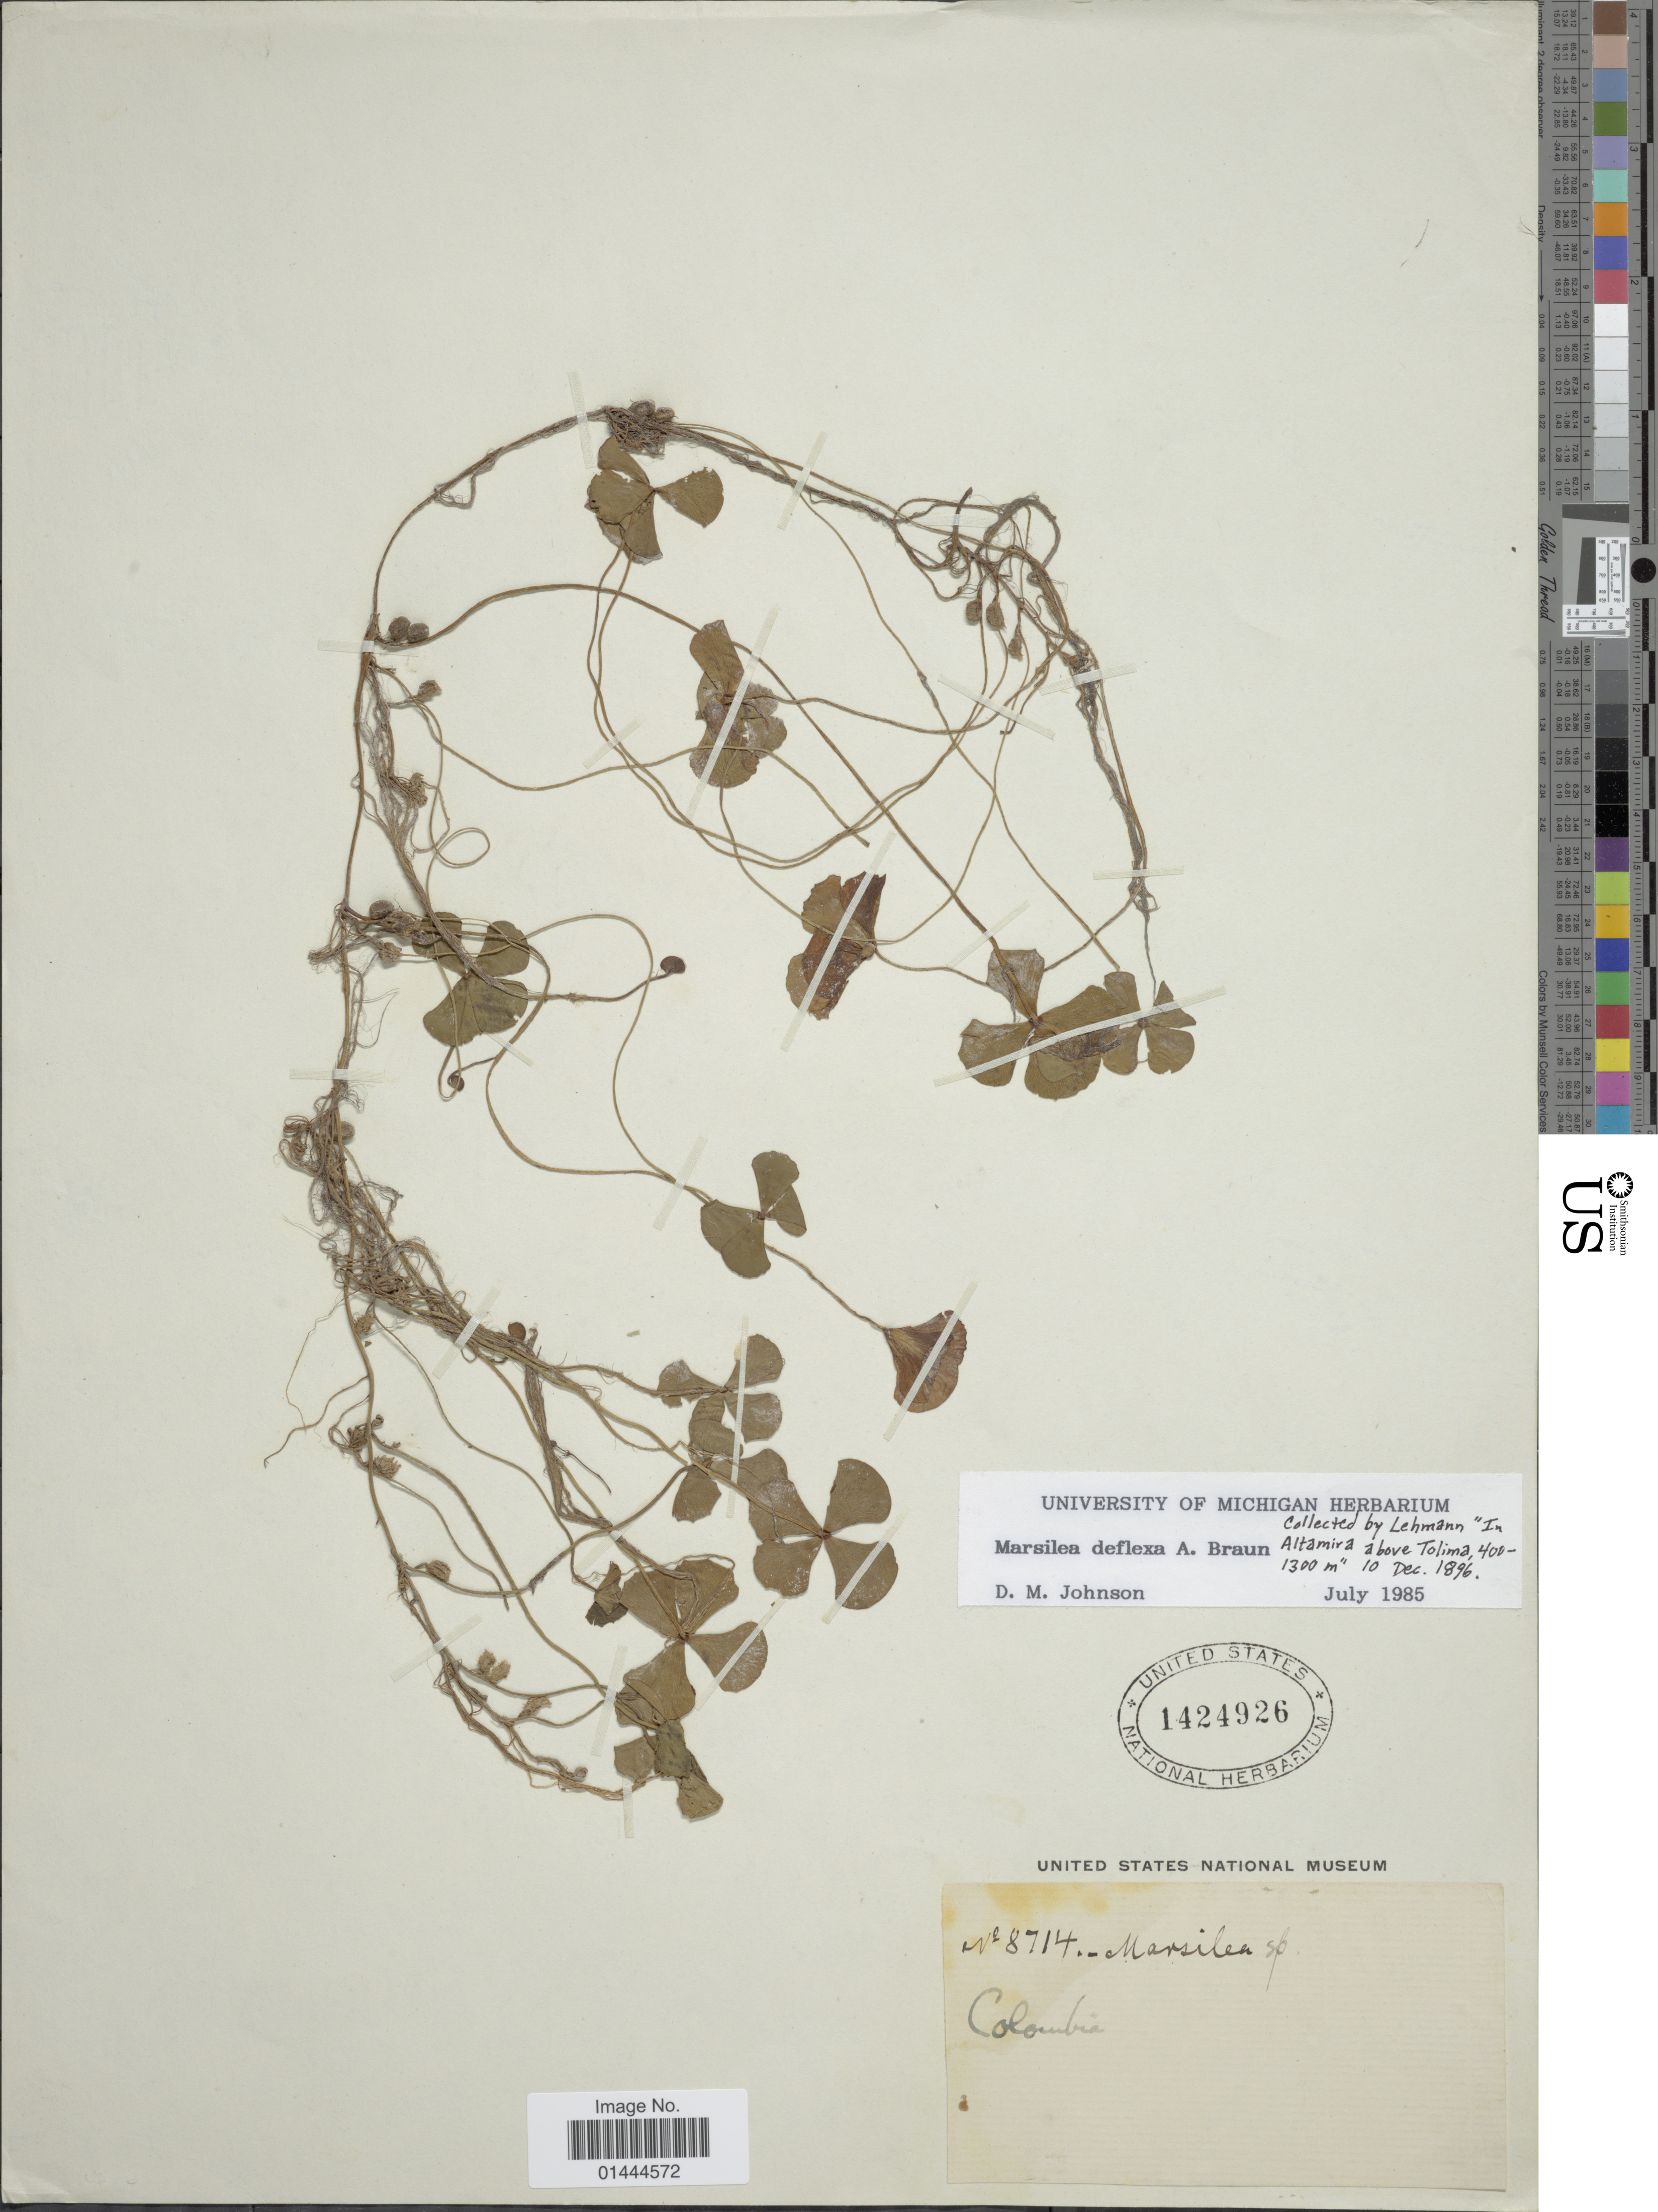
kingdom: Plantae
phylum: Tracheophyta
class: Polypodiopsida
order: Salviniales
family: Marsileaceae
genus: Marsilea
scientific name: Marsilea deflexa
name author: A. Braun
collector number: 8714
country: Colombia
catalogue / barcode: US 1424926